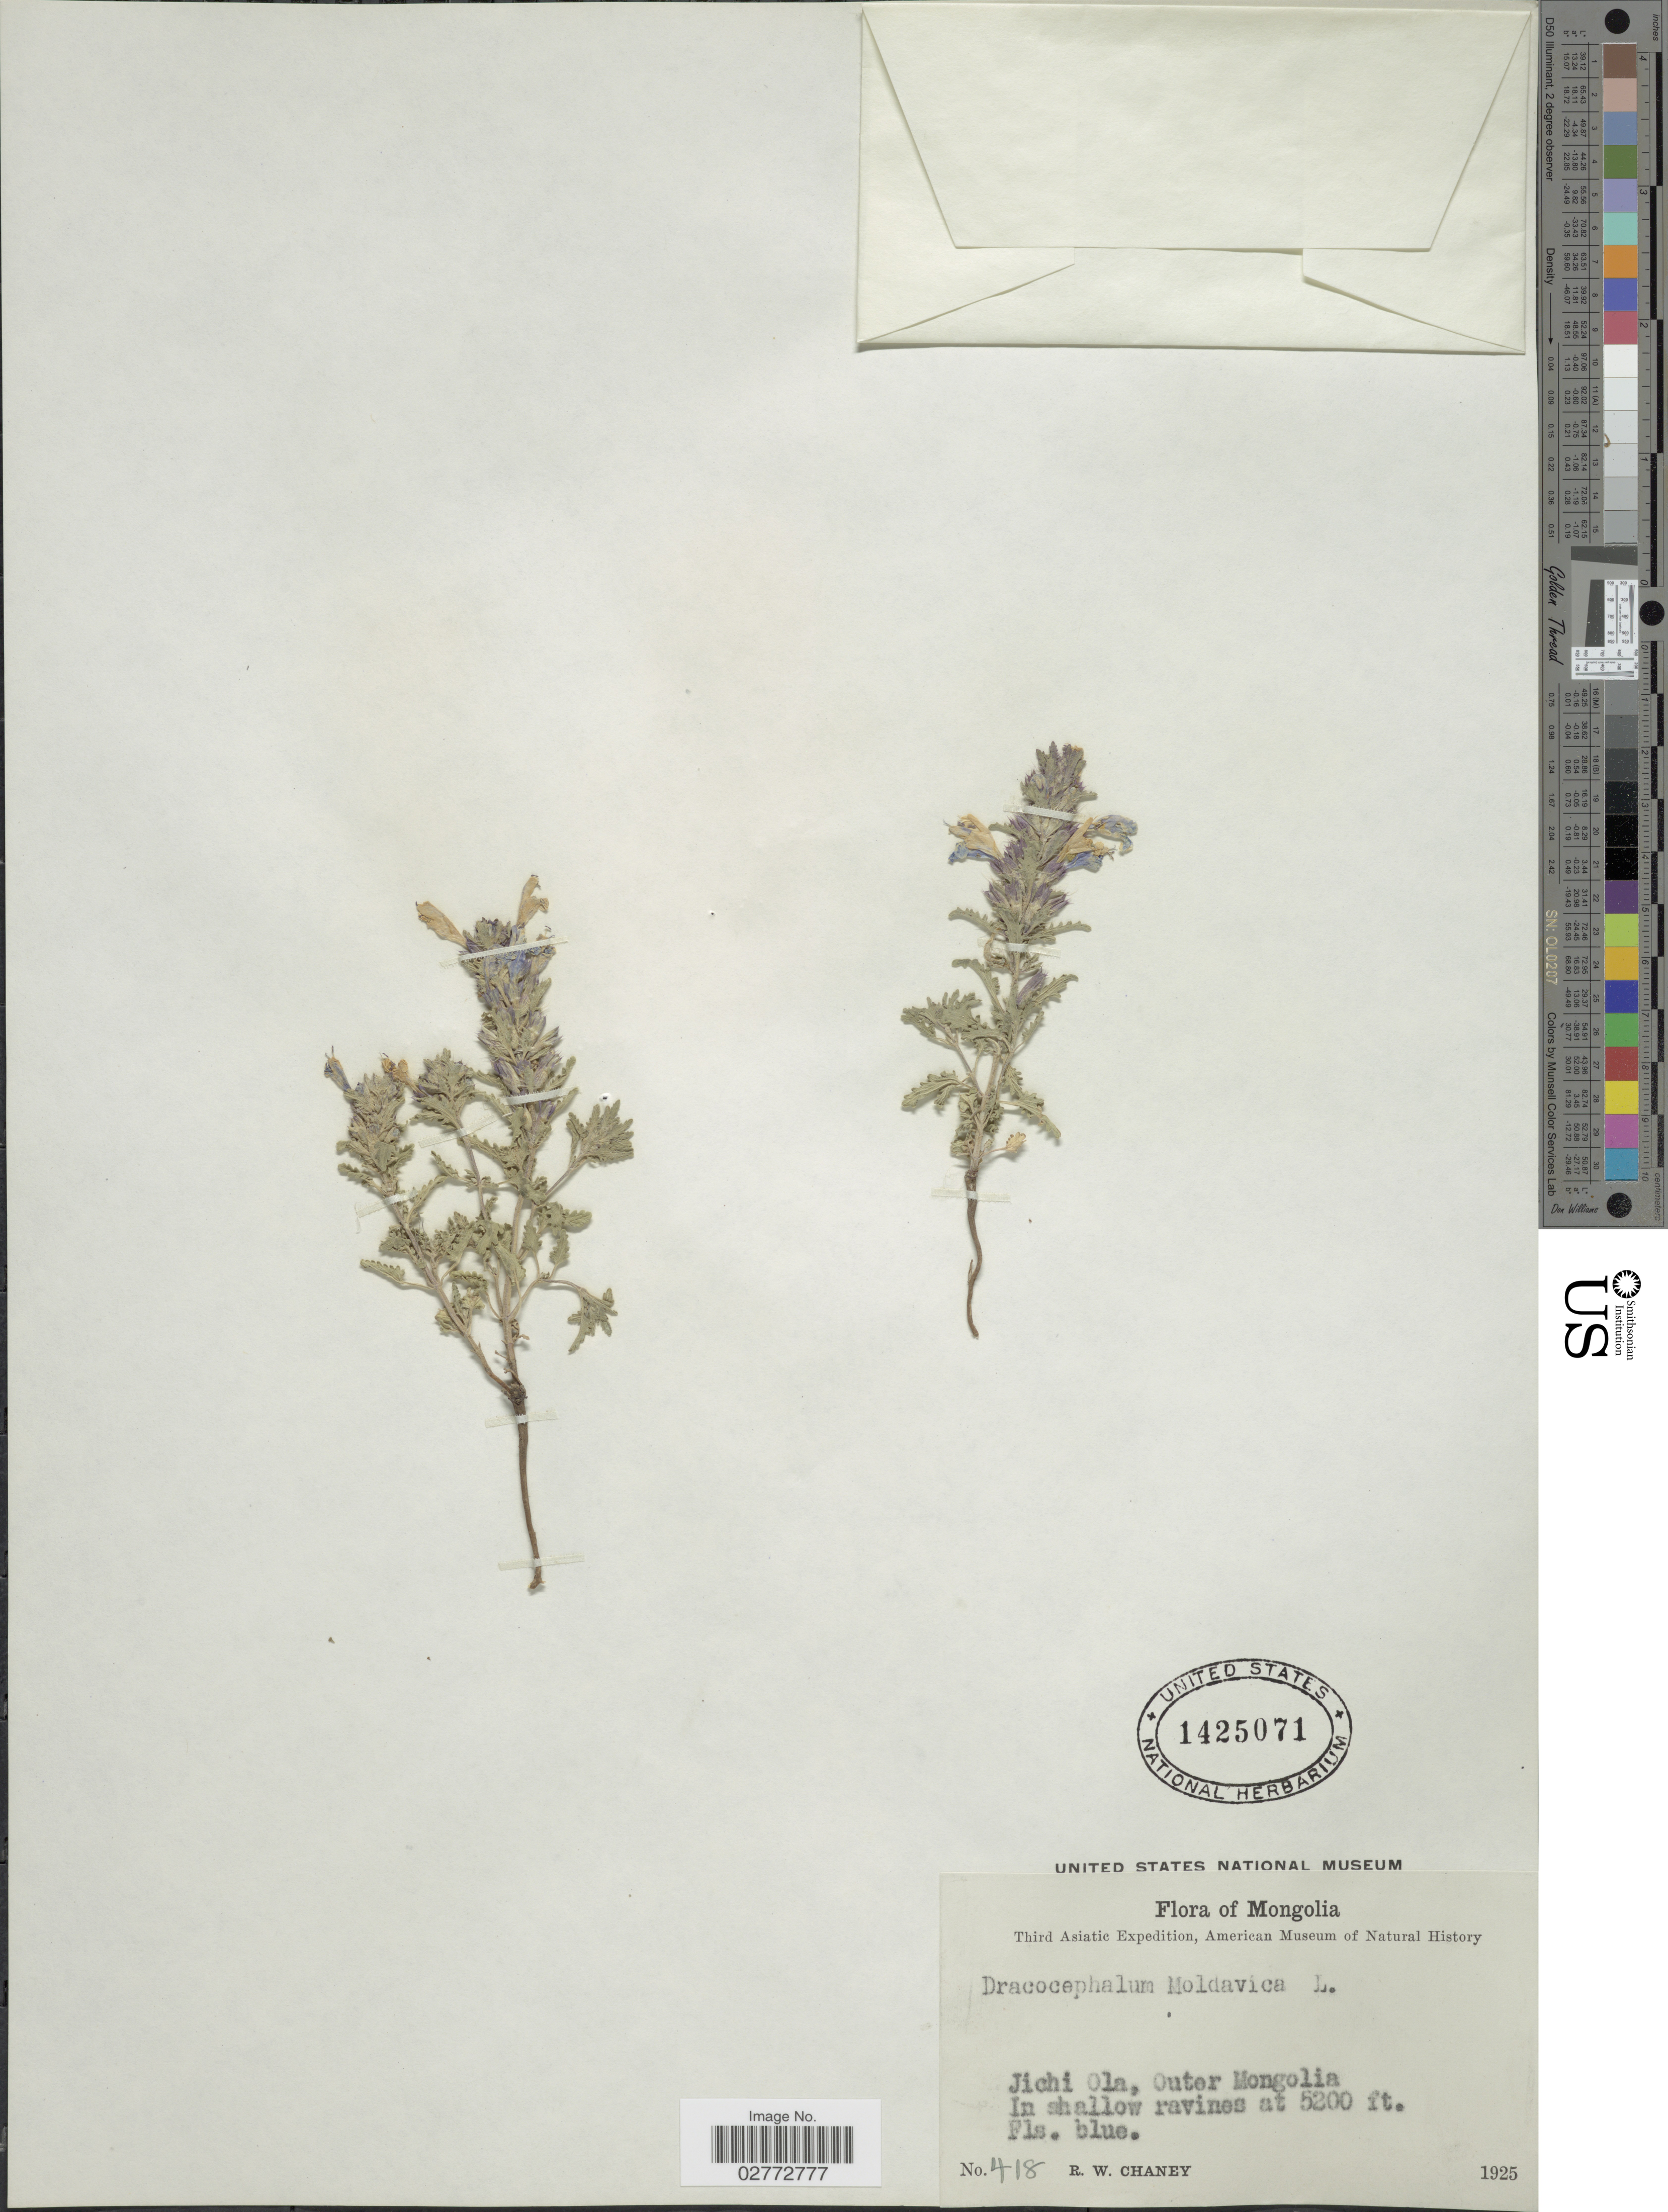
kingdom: Plantae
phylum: Tracheophyta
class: Magnoliopsida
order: Lamiales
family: Lamiaceae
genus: Dracocephalum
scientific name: Dracocephalum moldavica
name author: L.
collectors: R. Chaney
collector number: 418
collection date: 1925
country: Mongolia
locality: Jichi Ola, Outer Mongolia. In shallow ravines.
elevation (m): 1585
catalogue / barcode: US 1425071